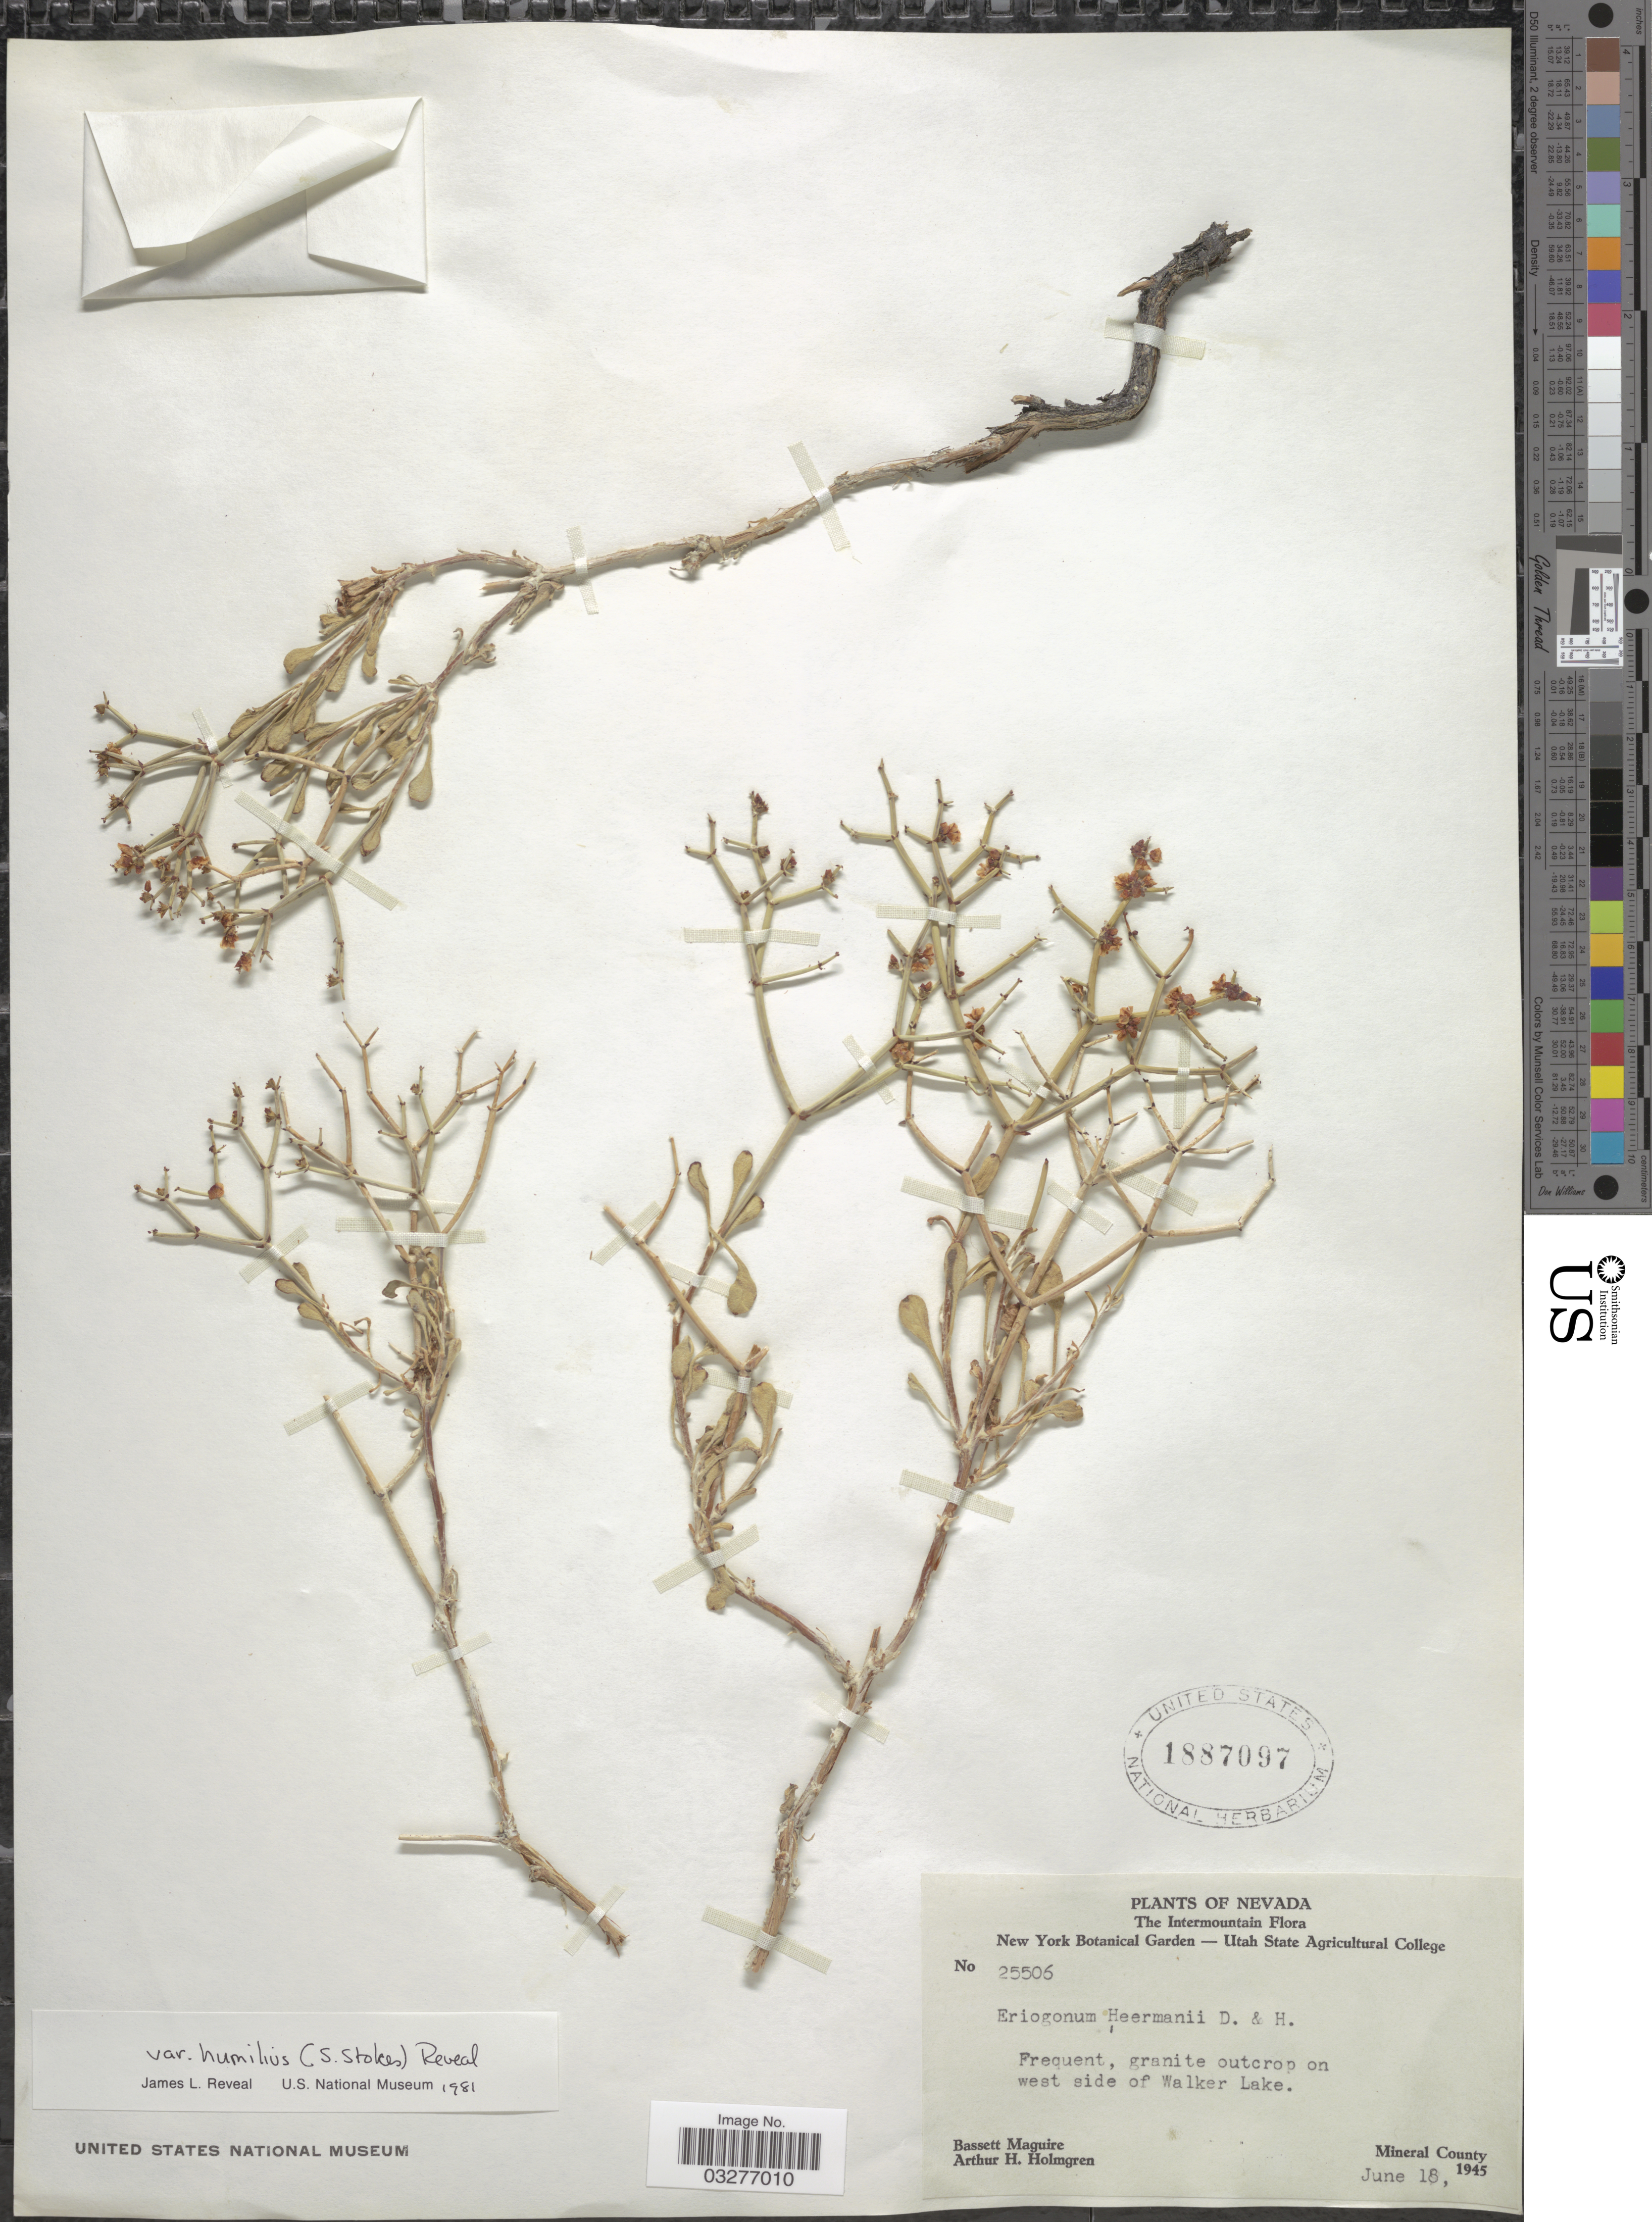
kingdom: Plantae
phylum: Tracheophyta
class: Magnoliopsida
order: Caryophyllales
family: Polygonaceae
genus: Eriogonum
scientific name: Eriogonum heermannii var. humilius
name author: (S. Stokes) Reveal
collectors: B. Maguire & A. H. Holmgren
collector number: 25506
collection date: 1945-06-18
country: United States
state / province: Nevada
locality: The Intermountain. Granite outcrop on west side of Walker Lake. Mineral County.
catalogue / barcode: US 1887097